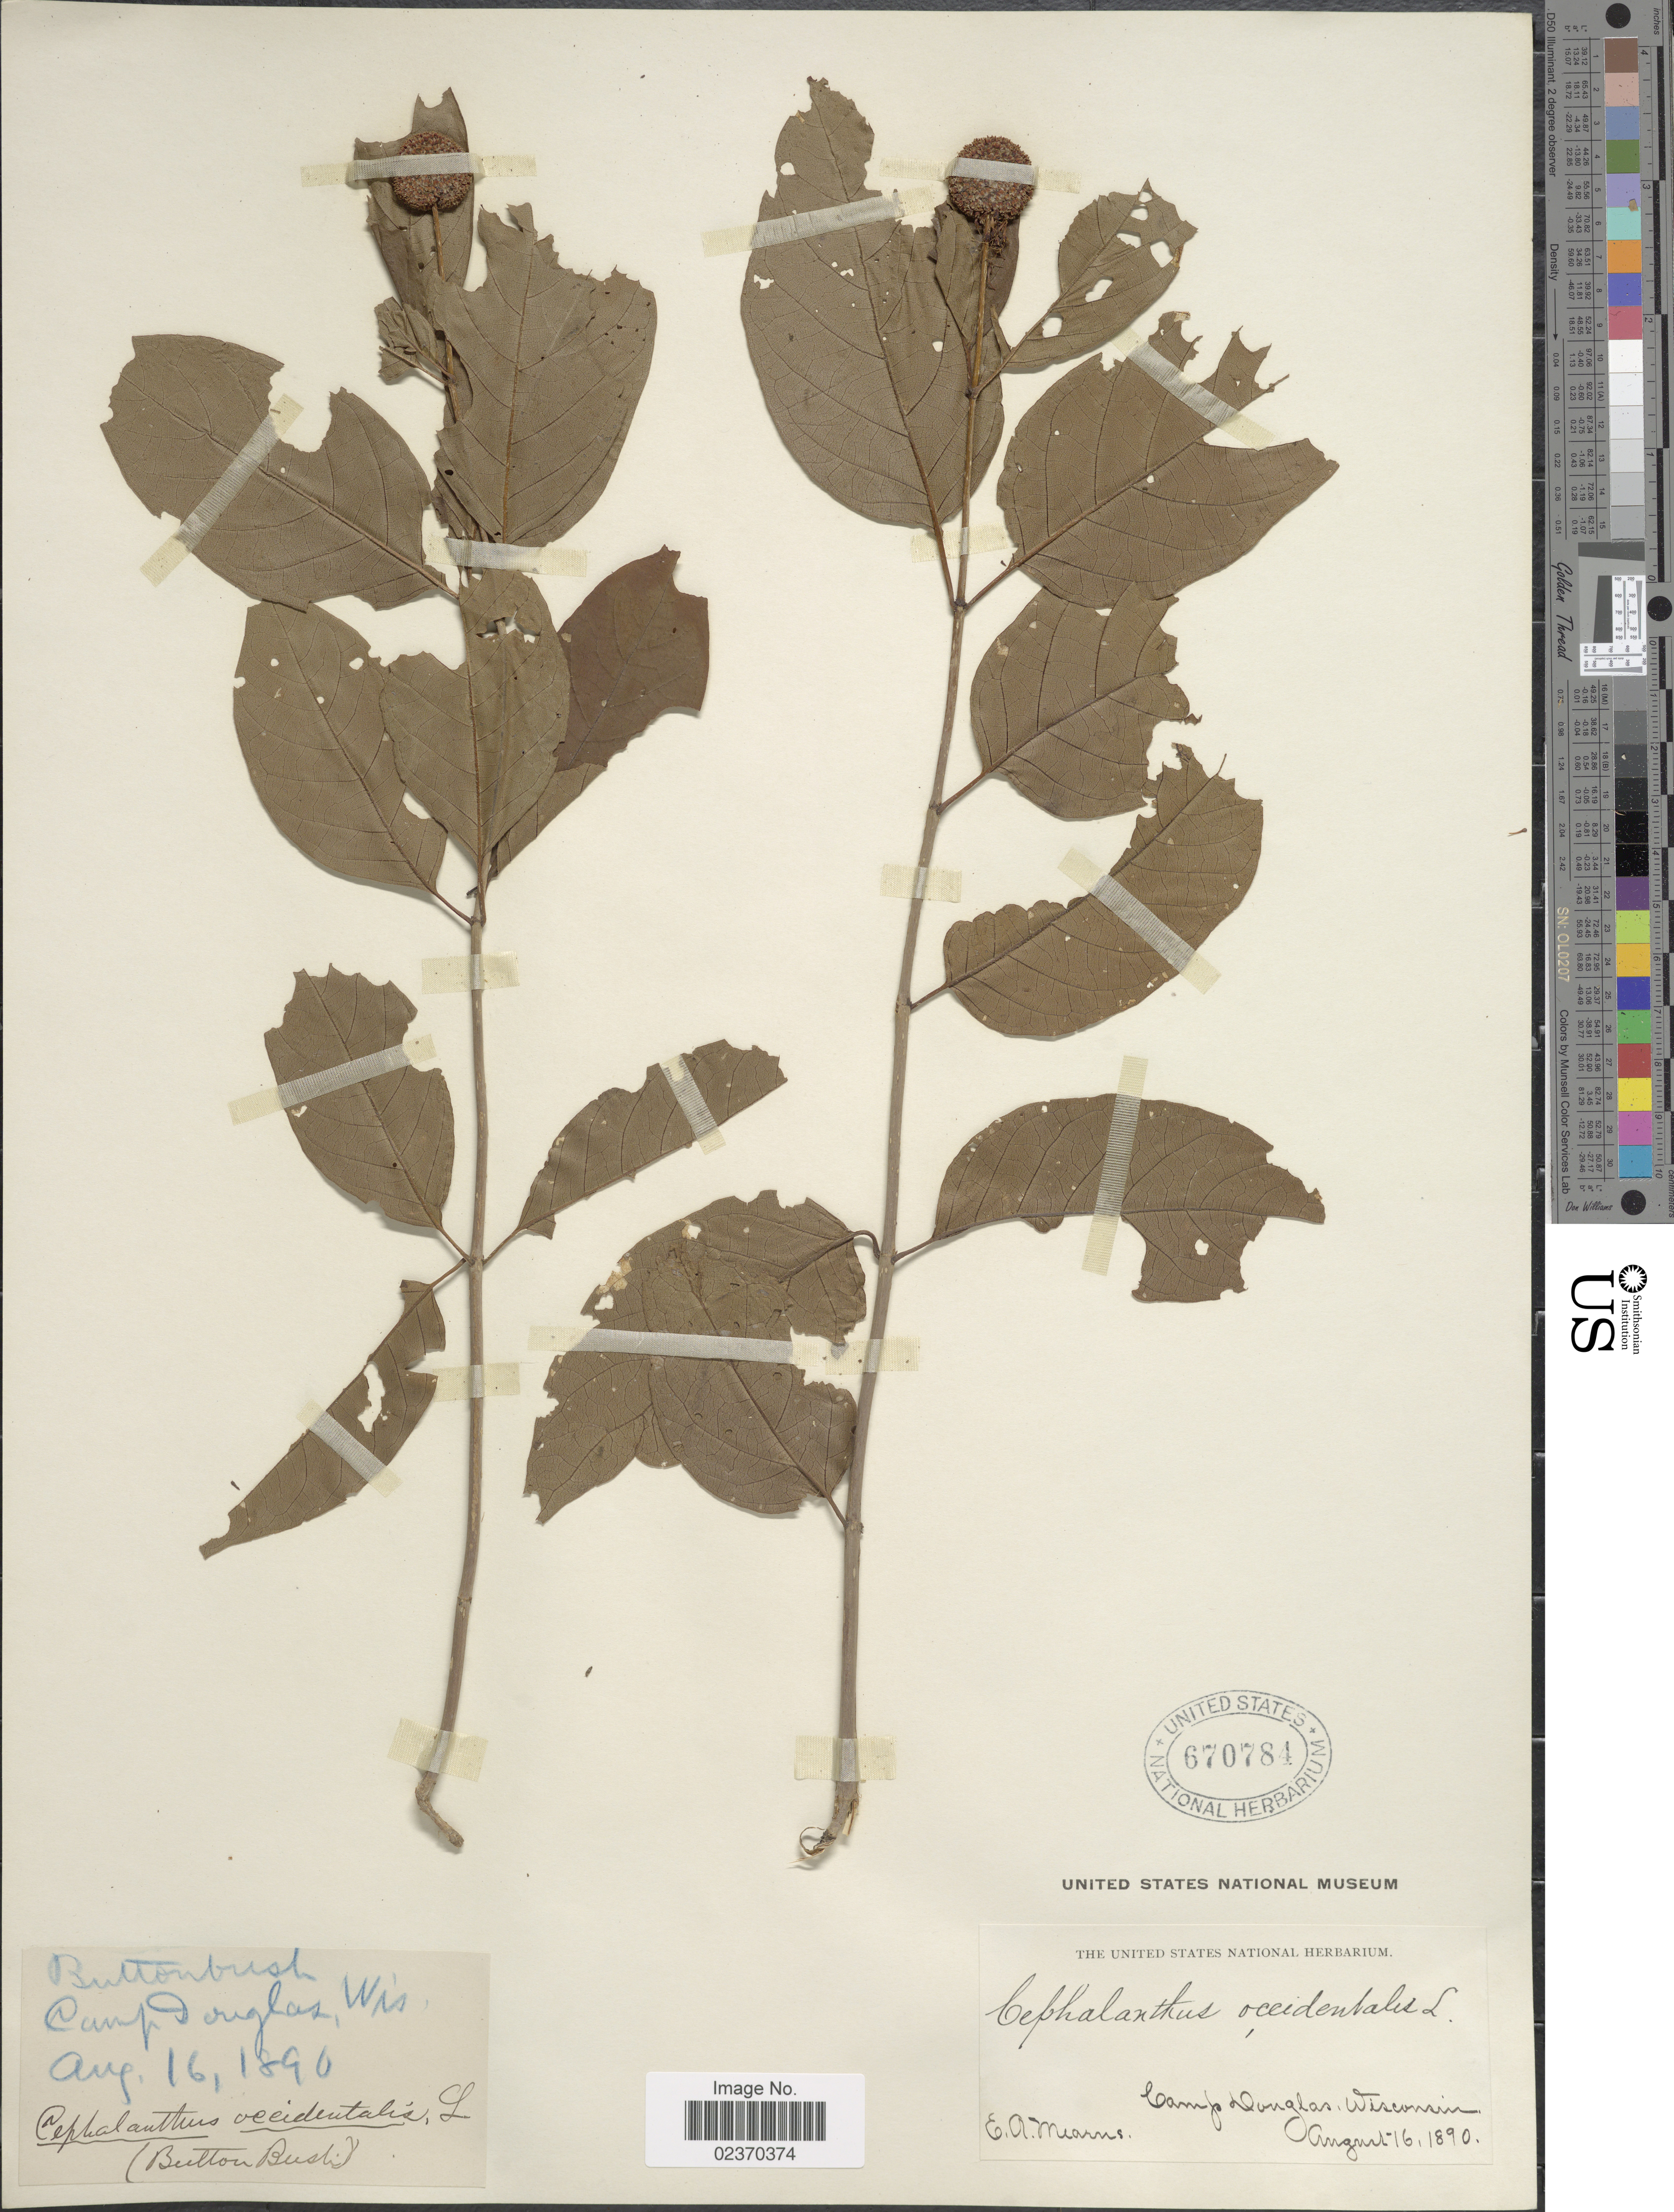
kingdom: Plantae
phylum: Tracheophyta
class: Magnoliopsida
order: Gentianales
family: Rubiaceae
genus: Cephalanthus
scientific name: Cephalanthus occidentalis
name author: L.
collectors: E. A. Mearns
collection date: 1890-08-16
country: United States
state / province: Wisconsin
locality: Camp Douglas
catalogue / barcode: US 670784